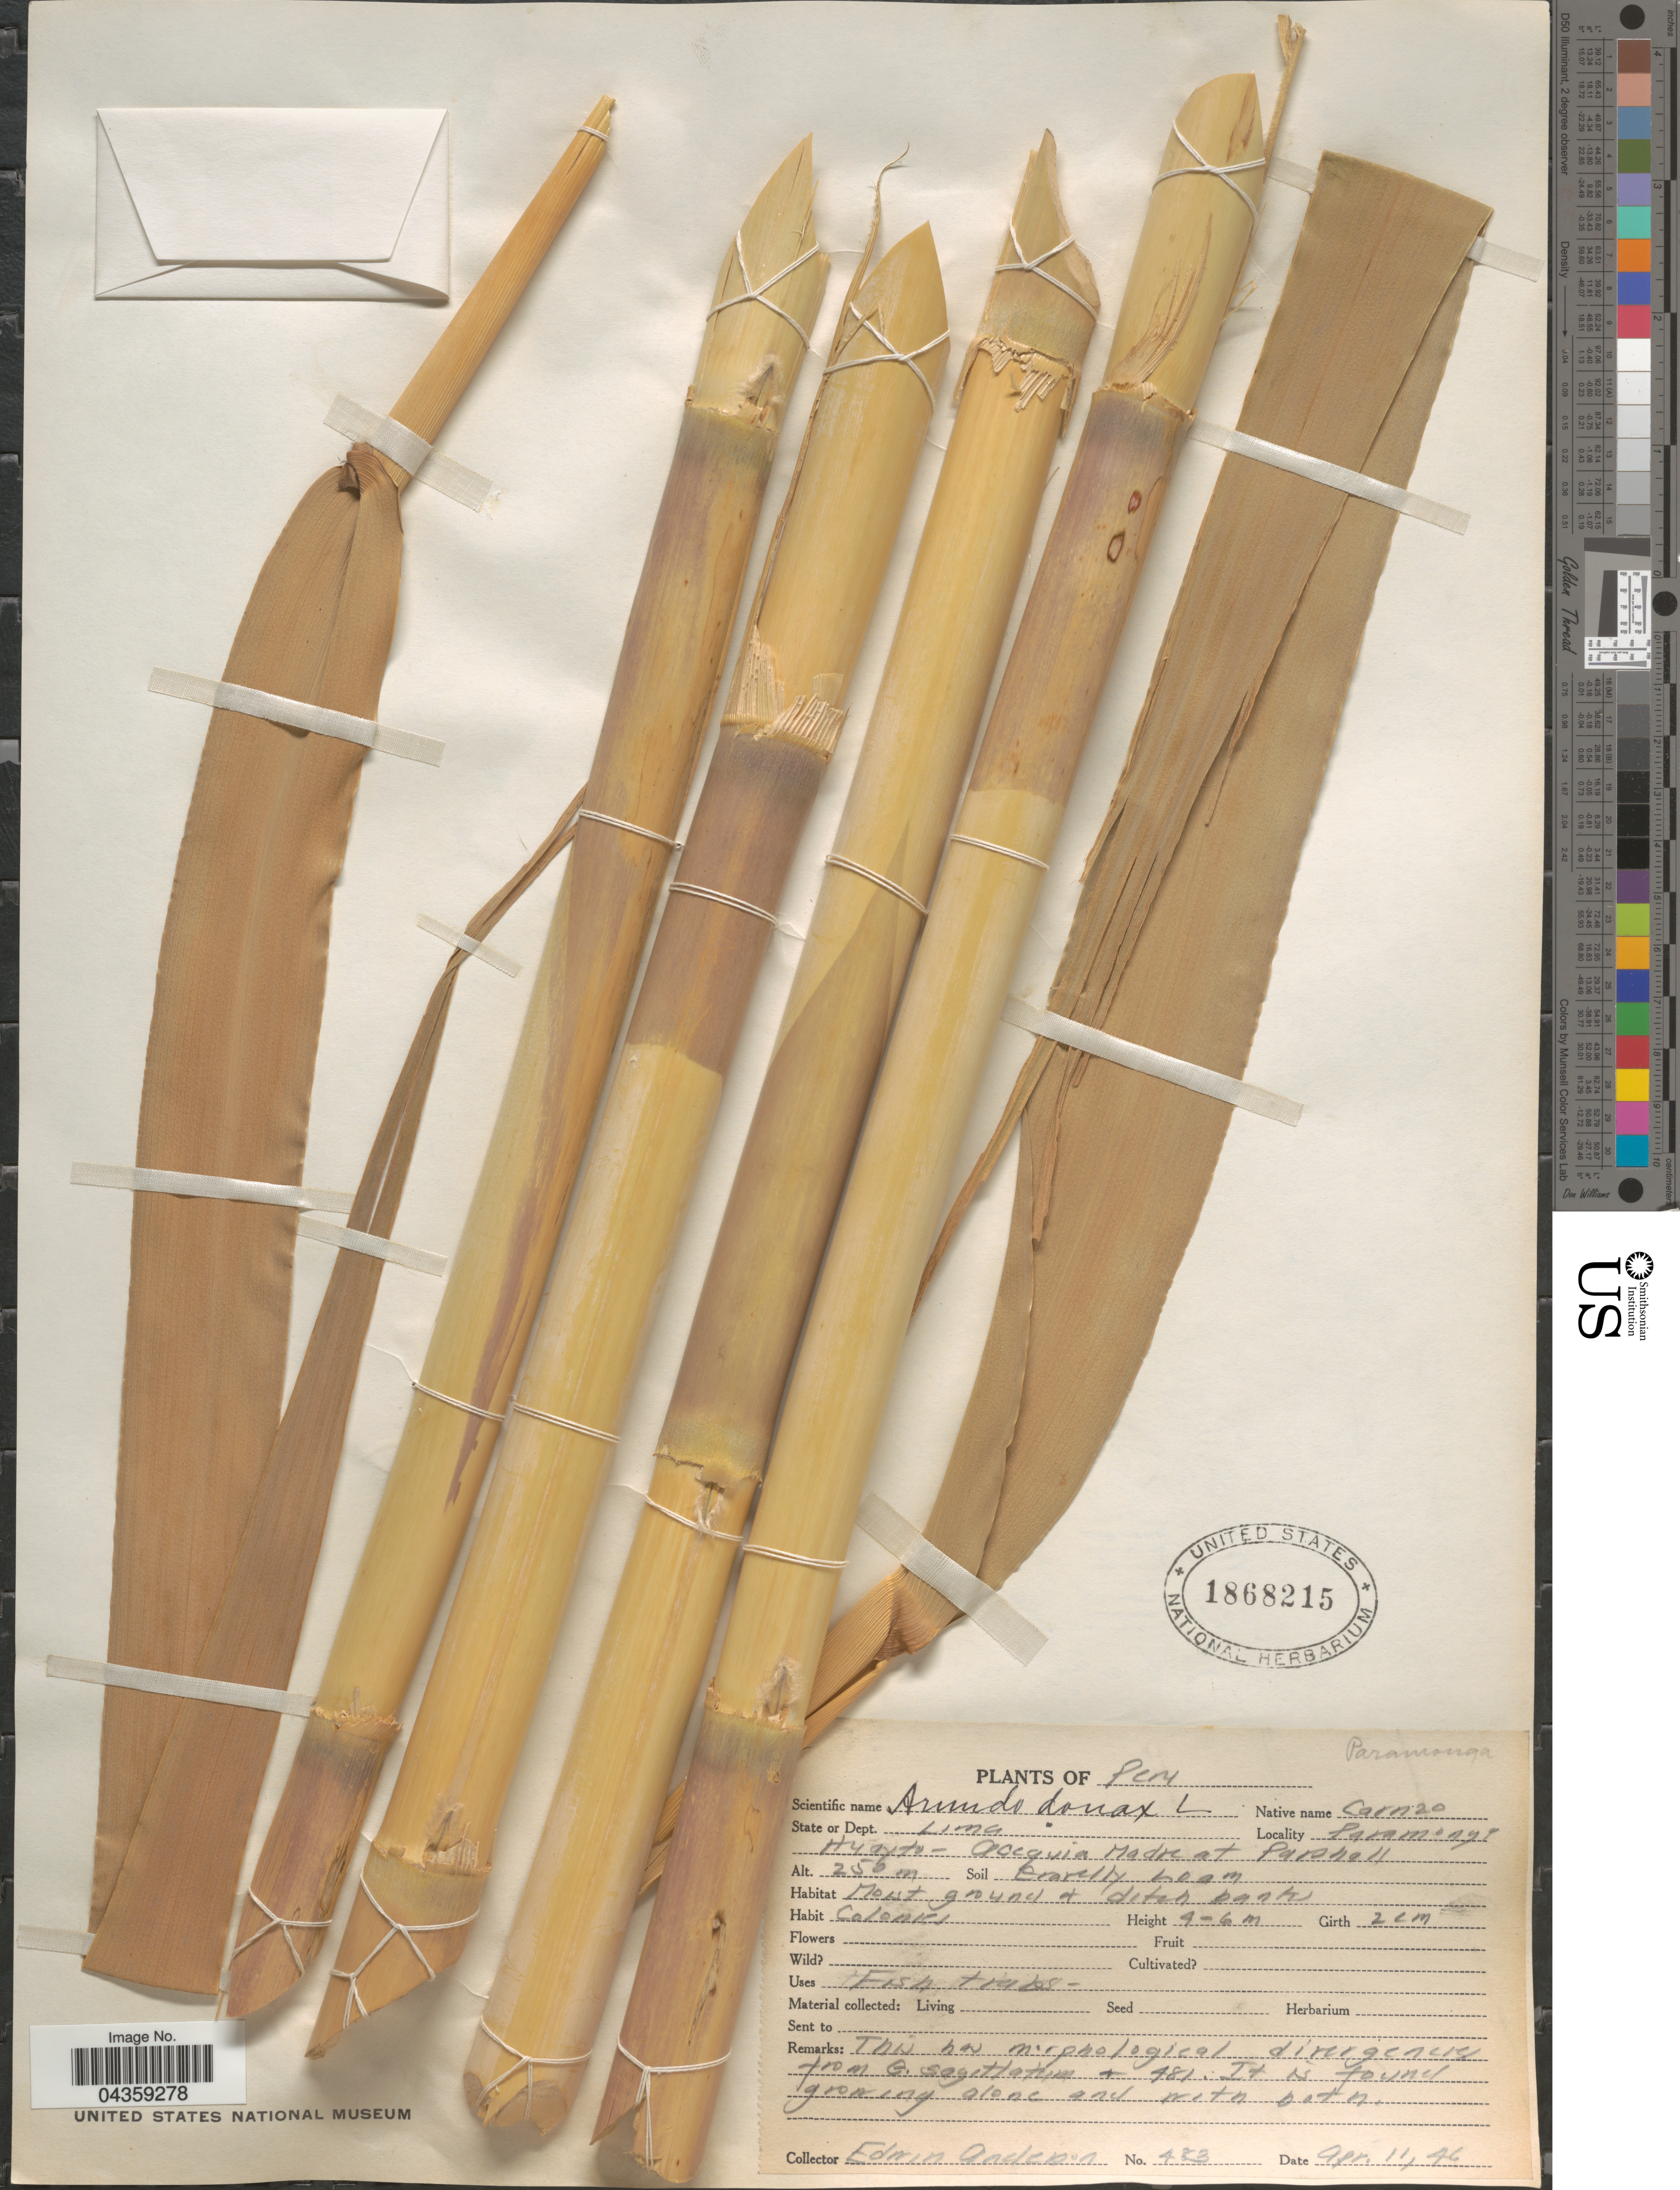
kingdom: Plantae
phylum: Tracheophyta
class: Liliopsida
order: Poales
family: Poaceae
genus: Arundo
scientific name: Arundo donax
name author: L.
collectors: E. Anderson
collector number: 423*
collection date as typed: Transcribed d/m/y: 11/4/46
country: Peru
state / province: Lima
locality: Dept. Lima. Paramonga. Huayto - Acequia Madre at Paranell.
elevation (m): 250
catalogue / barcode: US 1868215